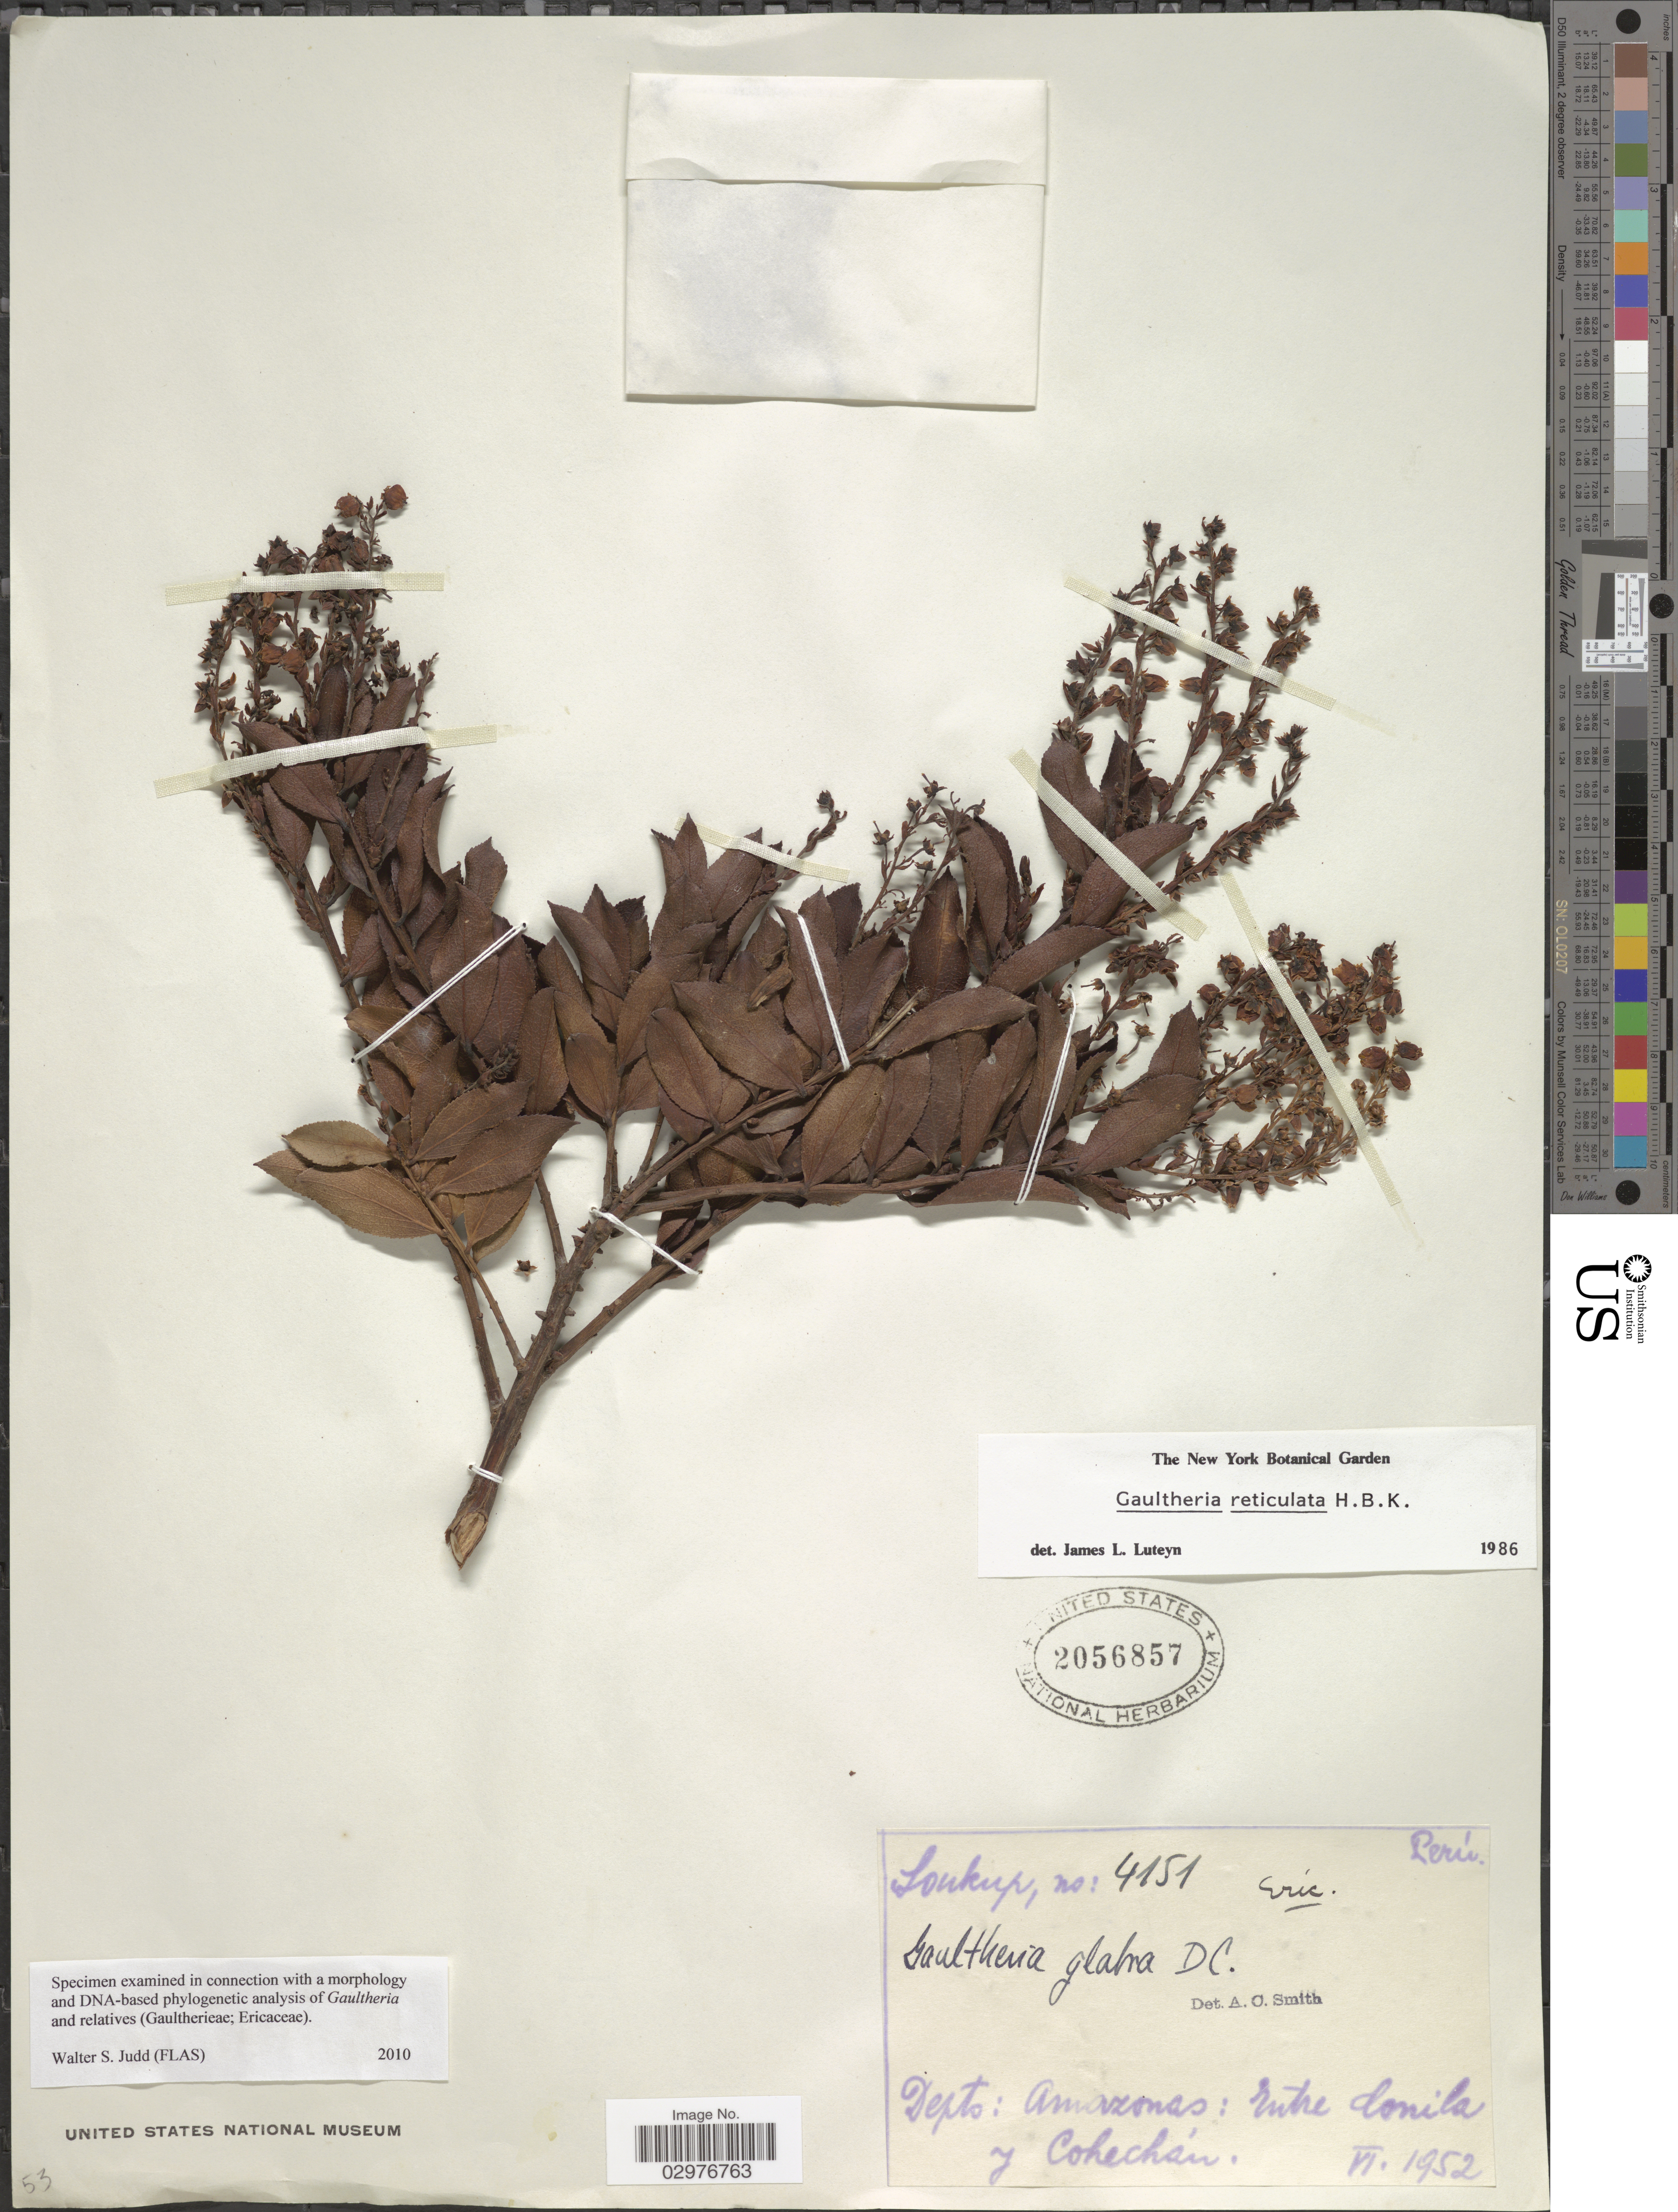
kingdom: Plantae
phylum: Tracheophyta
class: Magnoliopsida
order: Ericales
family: Ericaceae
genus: Gaultheria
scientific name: Gaultheria reticulata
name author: Kunth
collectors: -- Soukup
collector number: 4151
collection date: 1952-06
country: Peru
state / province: Amazonas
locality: Depto: Amazonas: Entre Conila y Cohechán.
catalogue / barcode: US 2056857